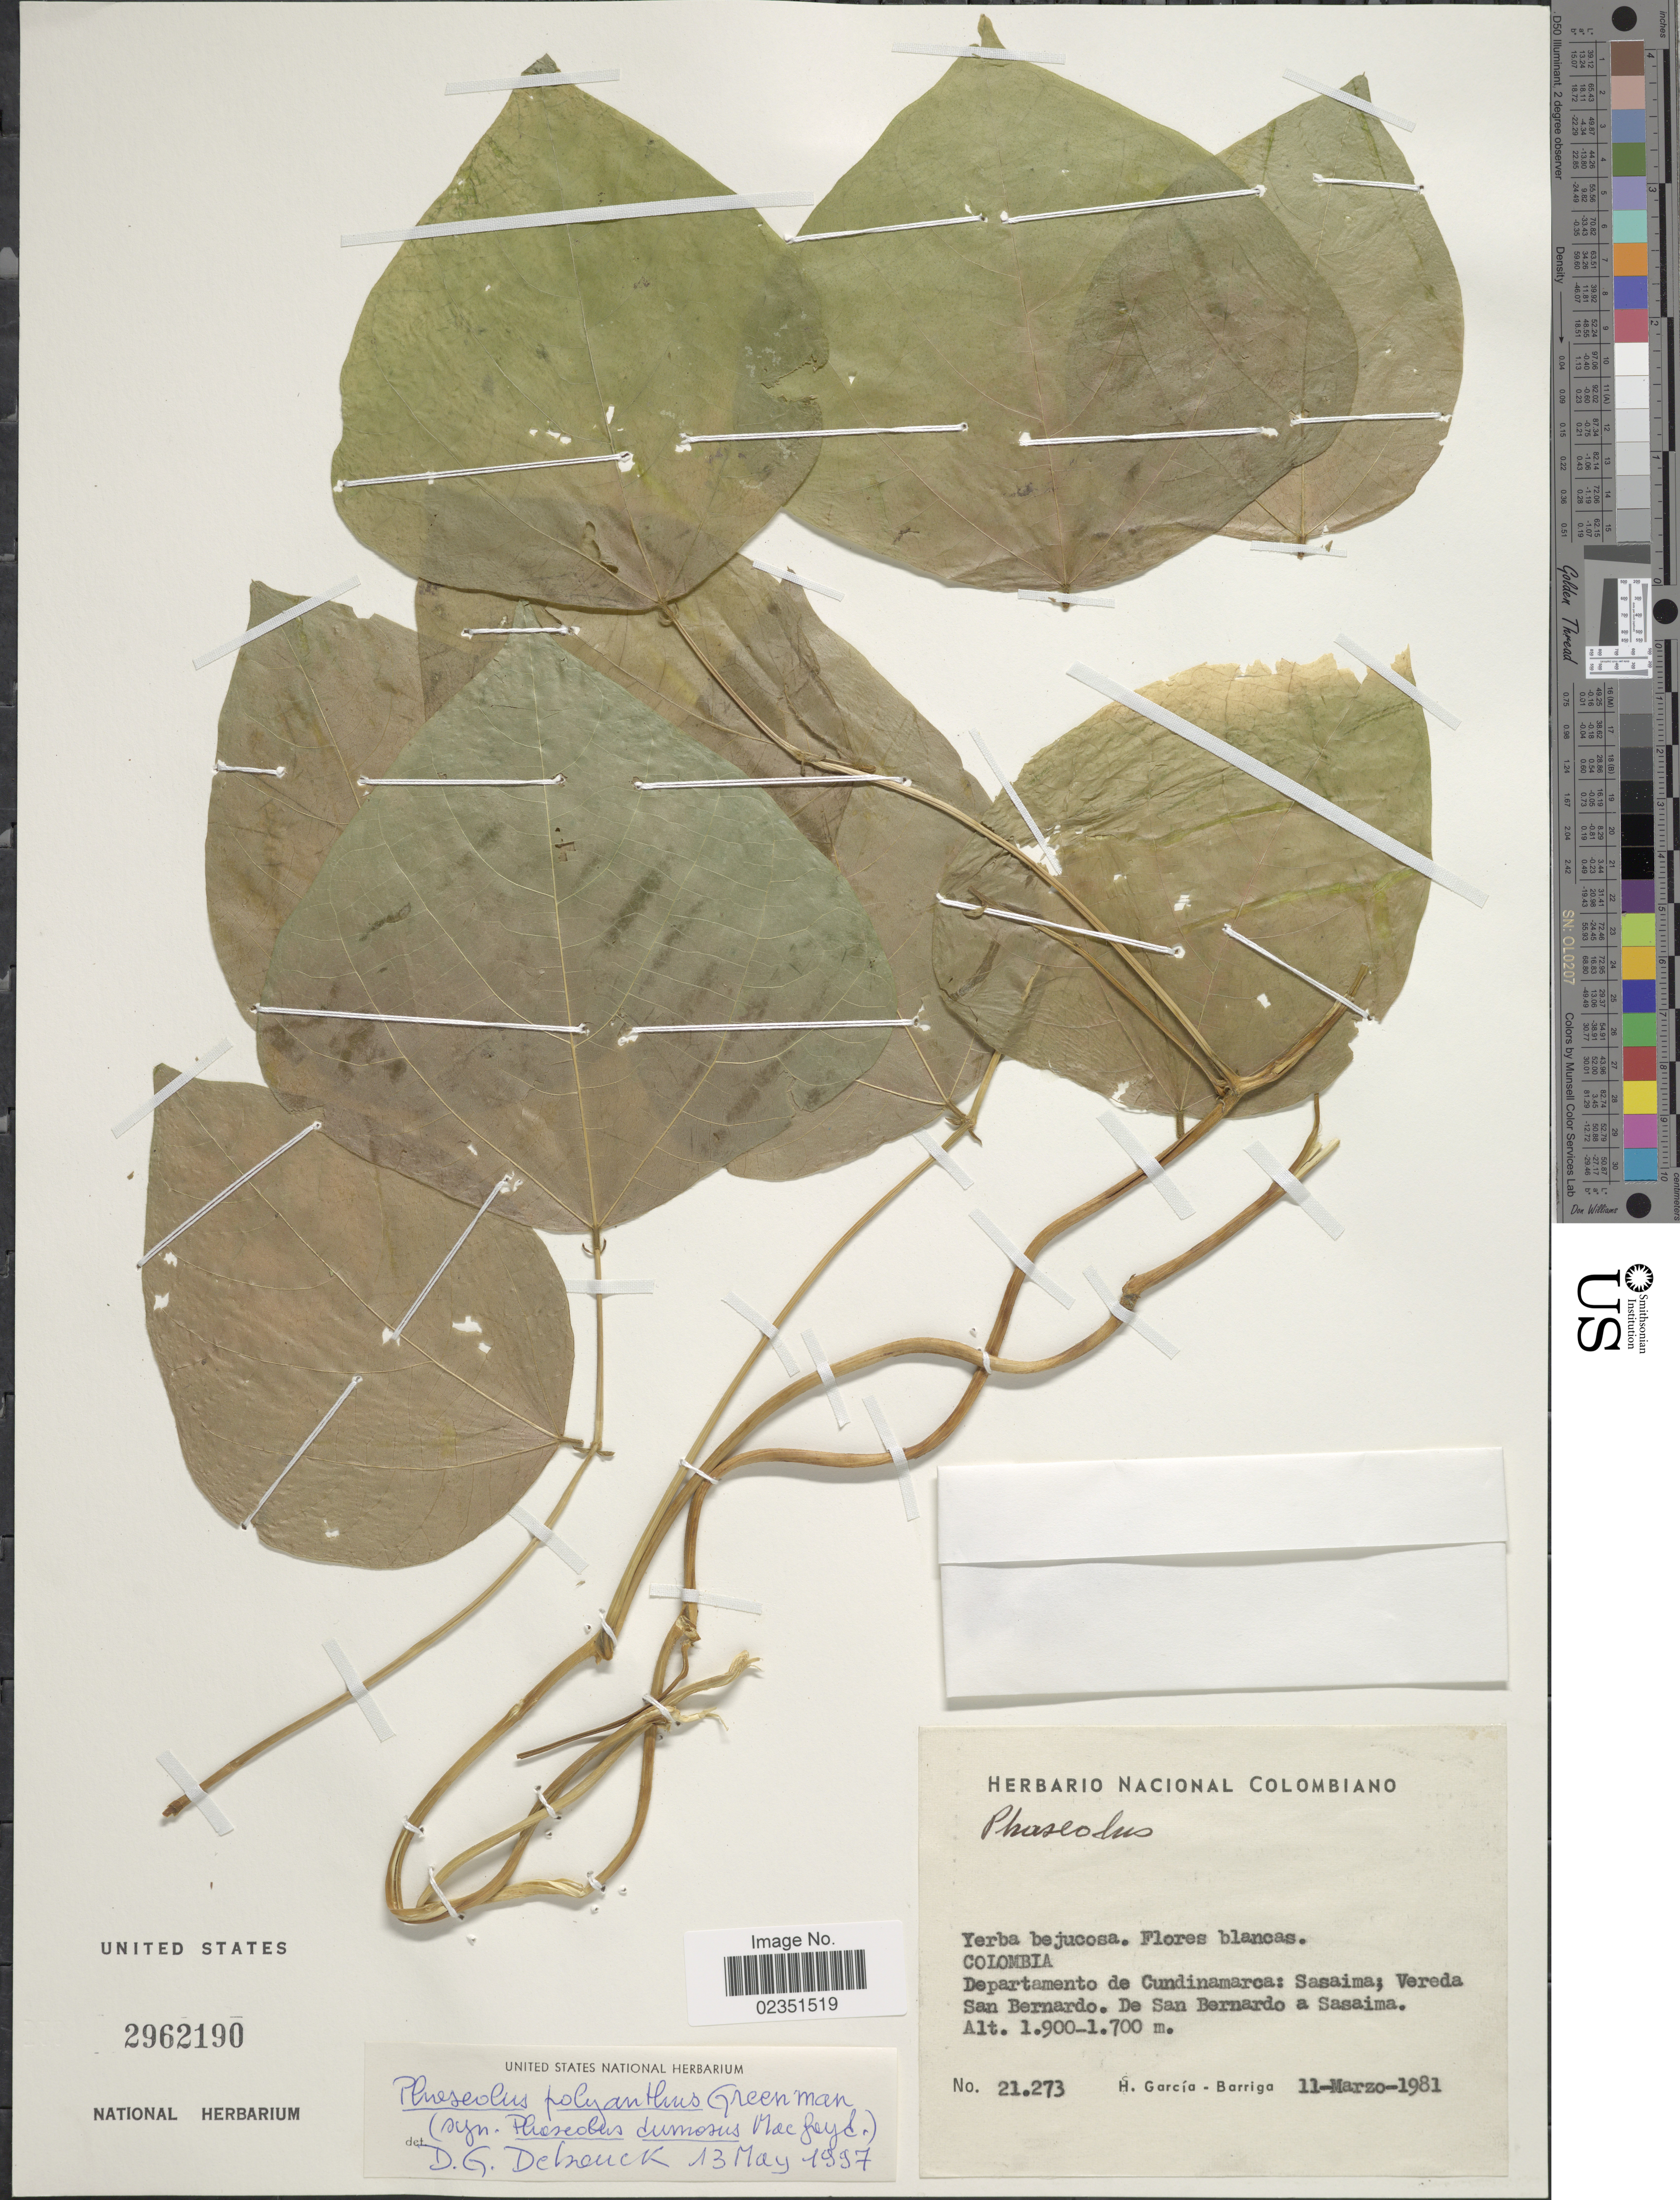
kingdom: Plantae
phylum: Tracheophyta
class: Magnoliopsida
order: Fabales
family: Fabaceae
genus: Phaseolus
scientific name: Phaseolus dumosus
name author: Macfad.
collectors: H. García Barriga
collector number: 21273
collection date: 1981-03-11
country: Colombia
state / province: Cundinamarca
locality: Sasaima; Vereda San Bernardo. De San Bernardo a Sasaima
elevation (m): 1700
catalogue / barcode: US 2962190